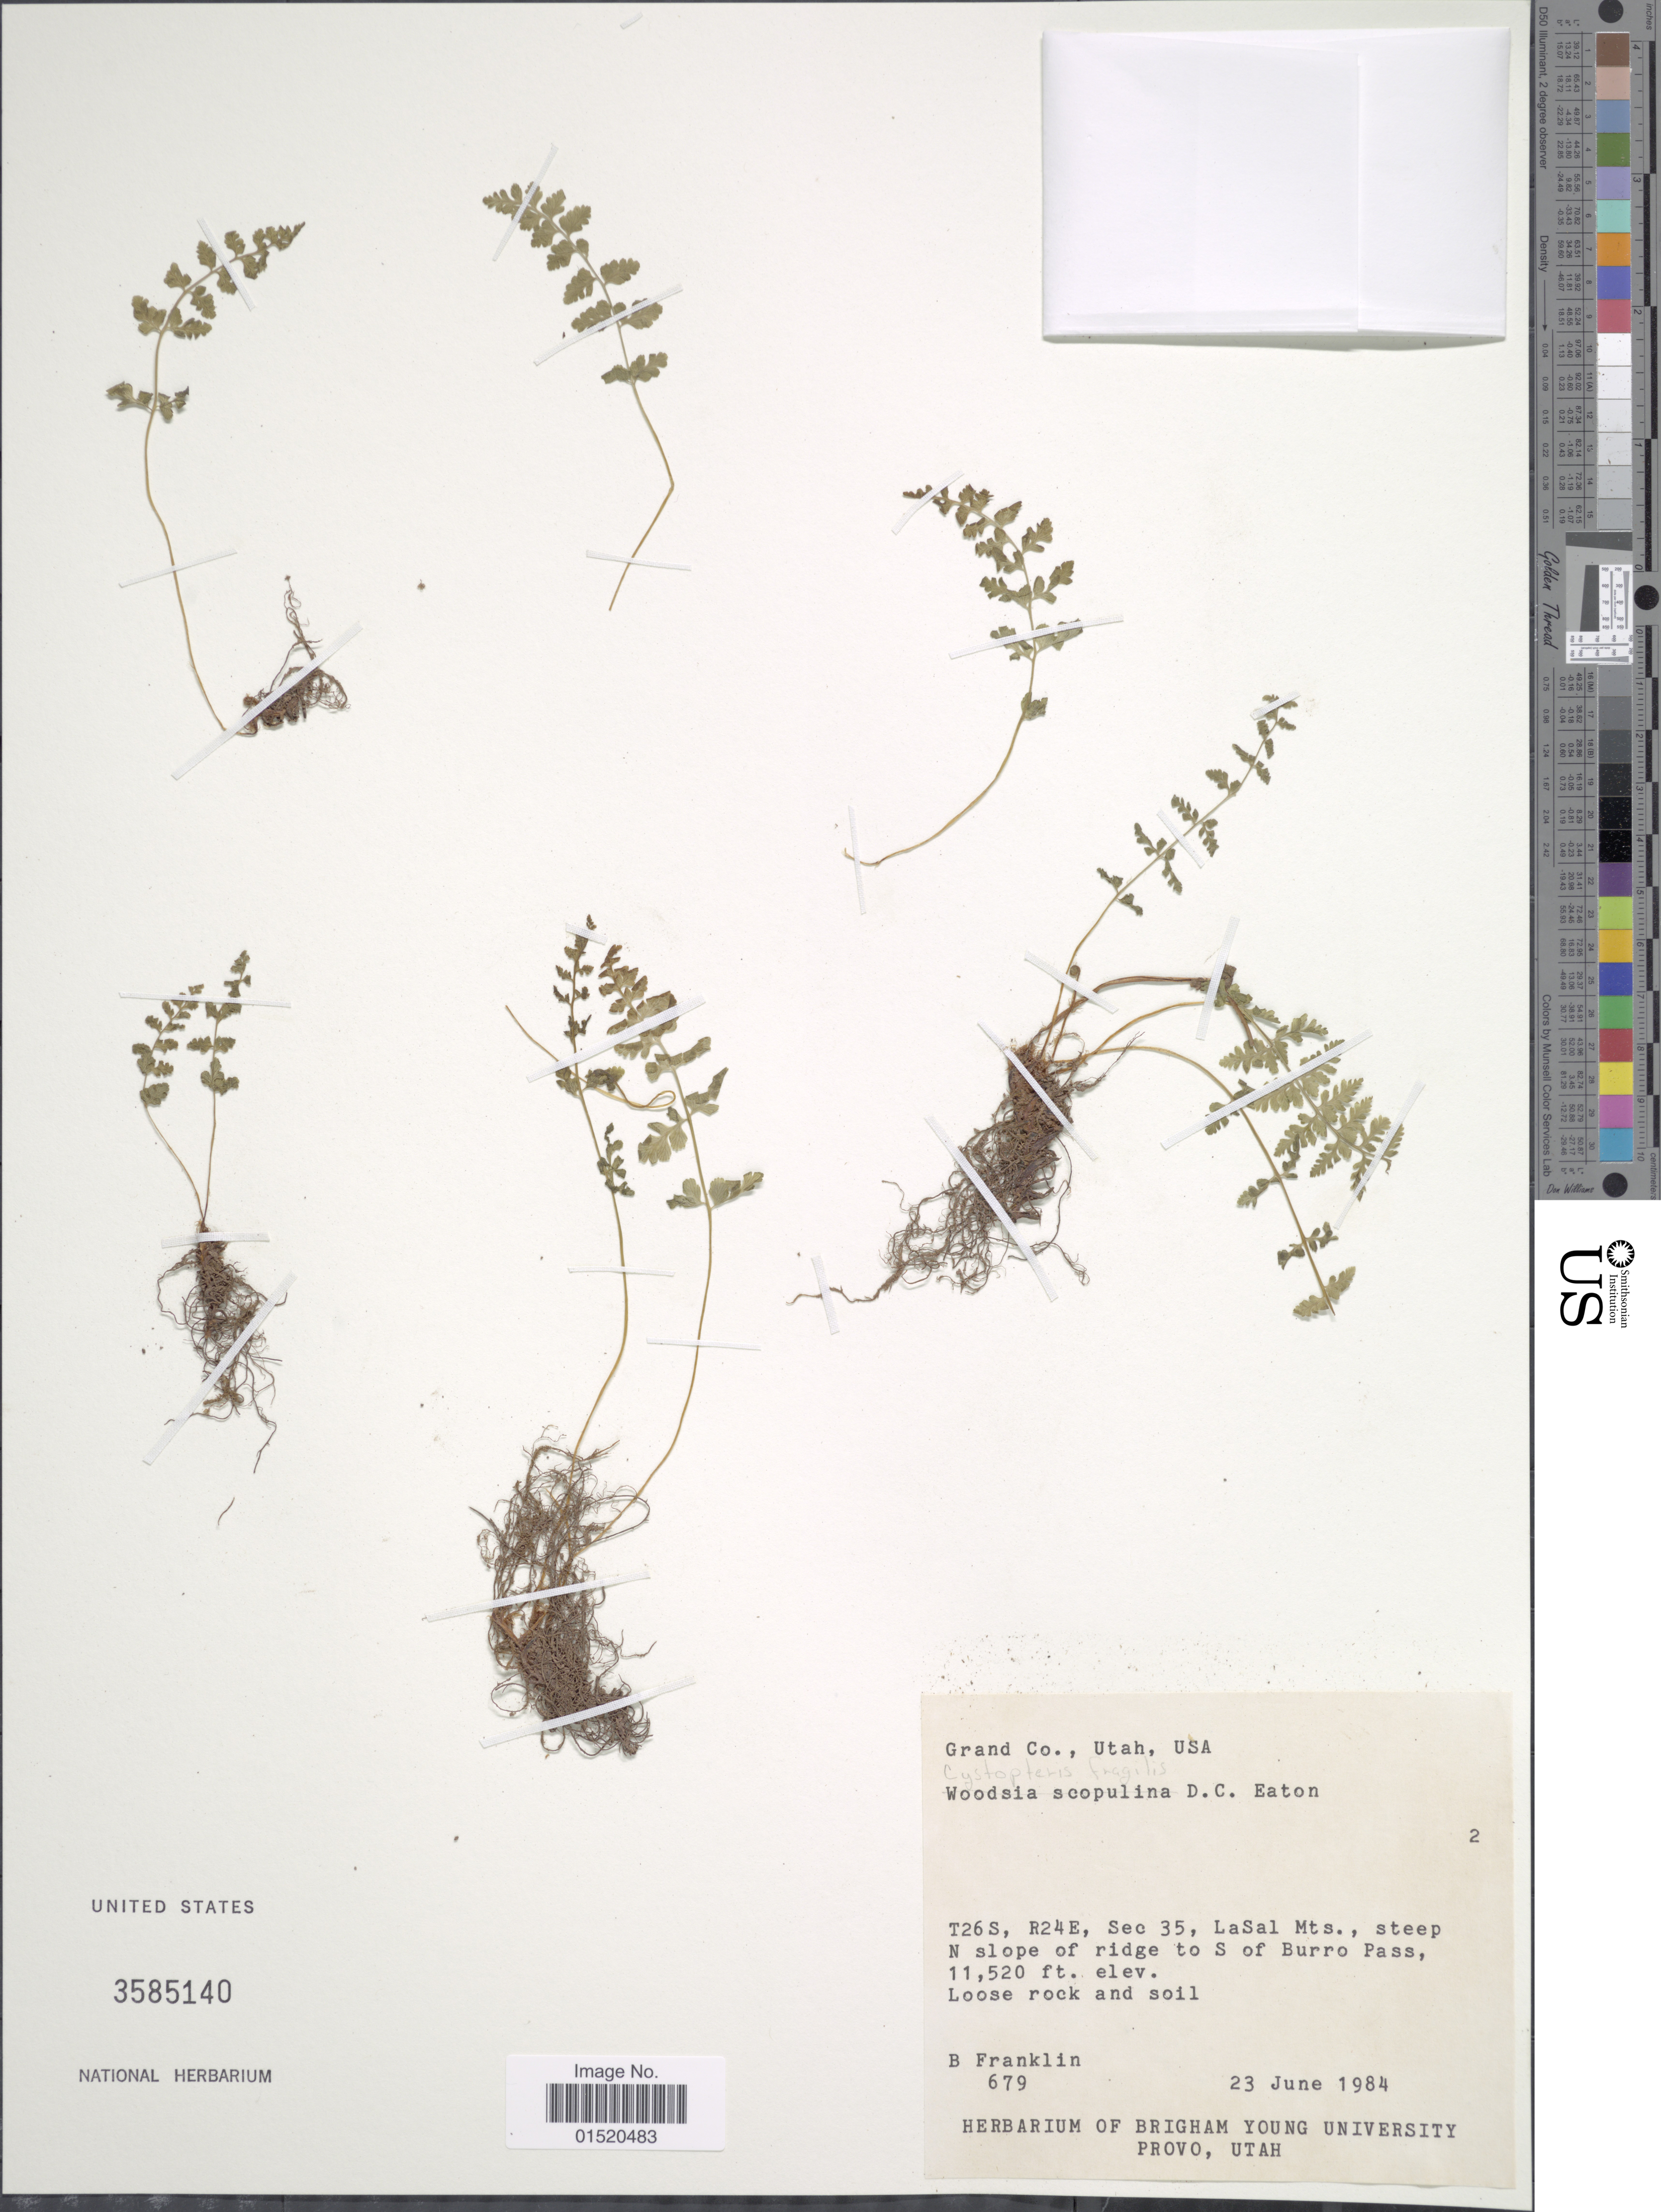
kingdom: Plantae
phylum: Tracheophyta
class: Polypodiopsida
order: Polypodiales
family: Woodsiaceae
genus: Woodsia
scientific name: Woodsia scopulina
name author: D.C. Eaton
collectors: B. Franklin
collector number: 679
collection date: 1984-06-23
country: United States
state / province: Utah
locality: Grand Co., T26S, R24E, Sec 35, LaSal Mts., steep N slope of ridge to S of Burro Pass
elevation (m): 3511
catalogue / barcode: US 3585140